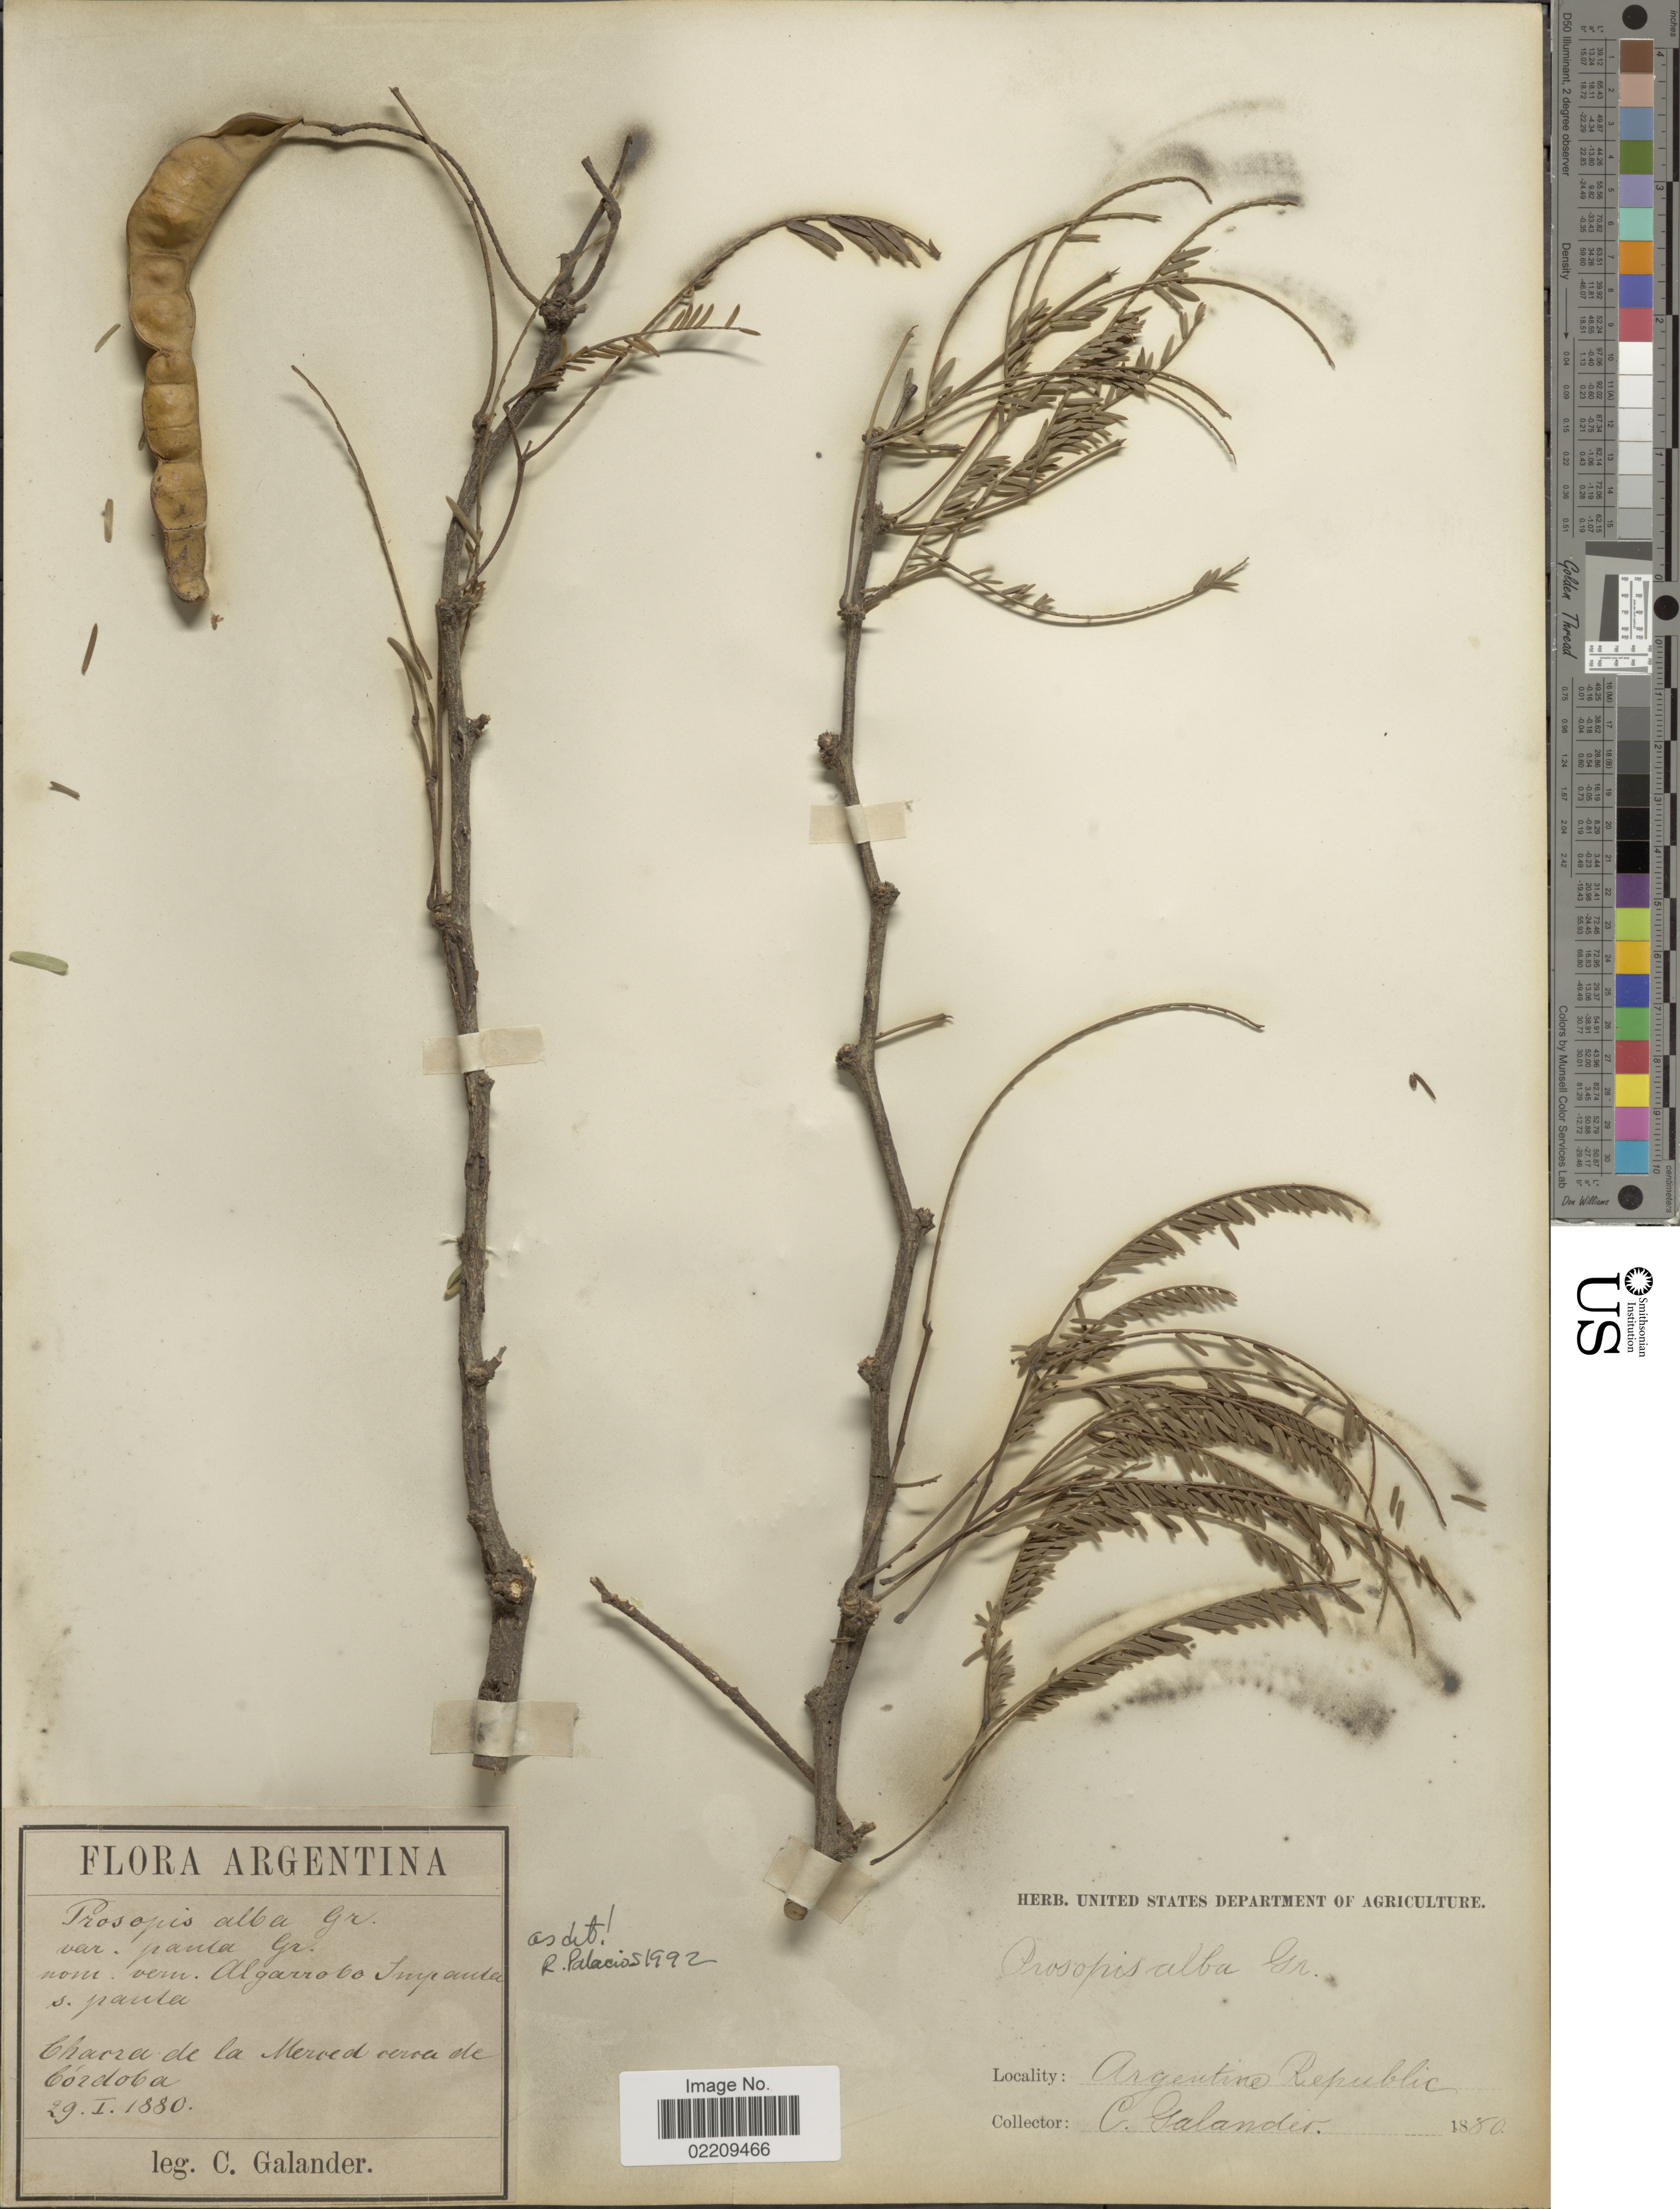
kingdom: Plantae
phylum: Tracheophyta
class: Magnoliopsida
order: Fabales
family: Fabaceae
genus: Neltuma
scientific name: Neltuma alba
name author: (Griseb.) C. E. Hughes & G.P. Lewis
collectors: C. Galander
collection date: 1880-01-29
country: Argentina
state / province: Cordoba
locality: Chacra de la Merced cerca de Cordoba.